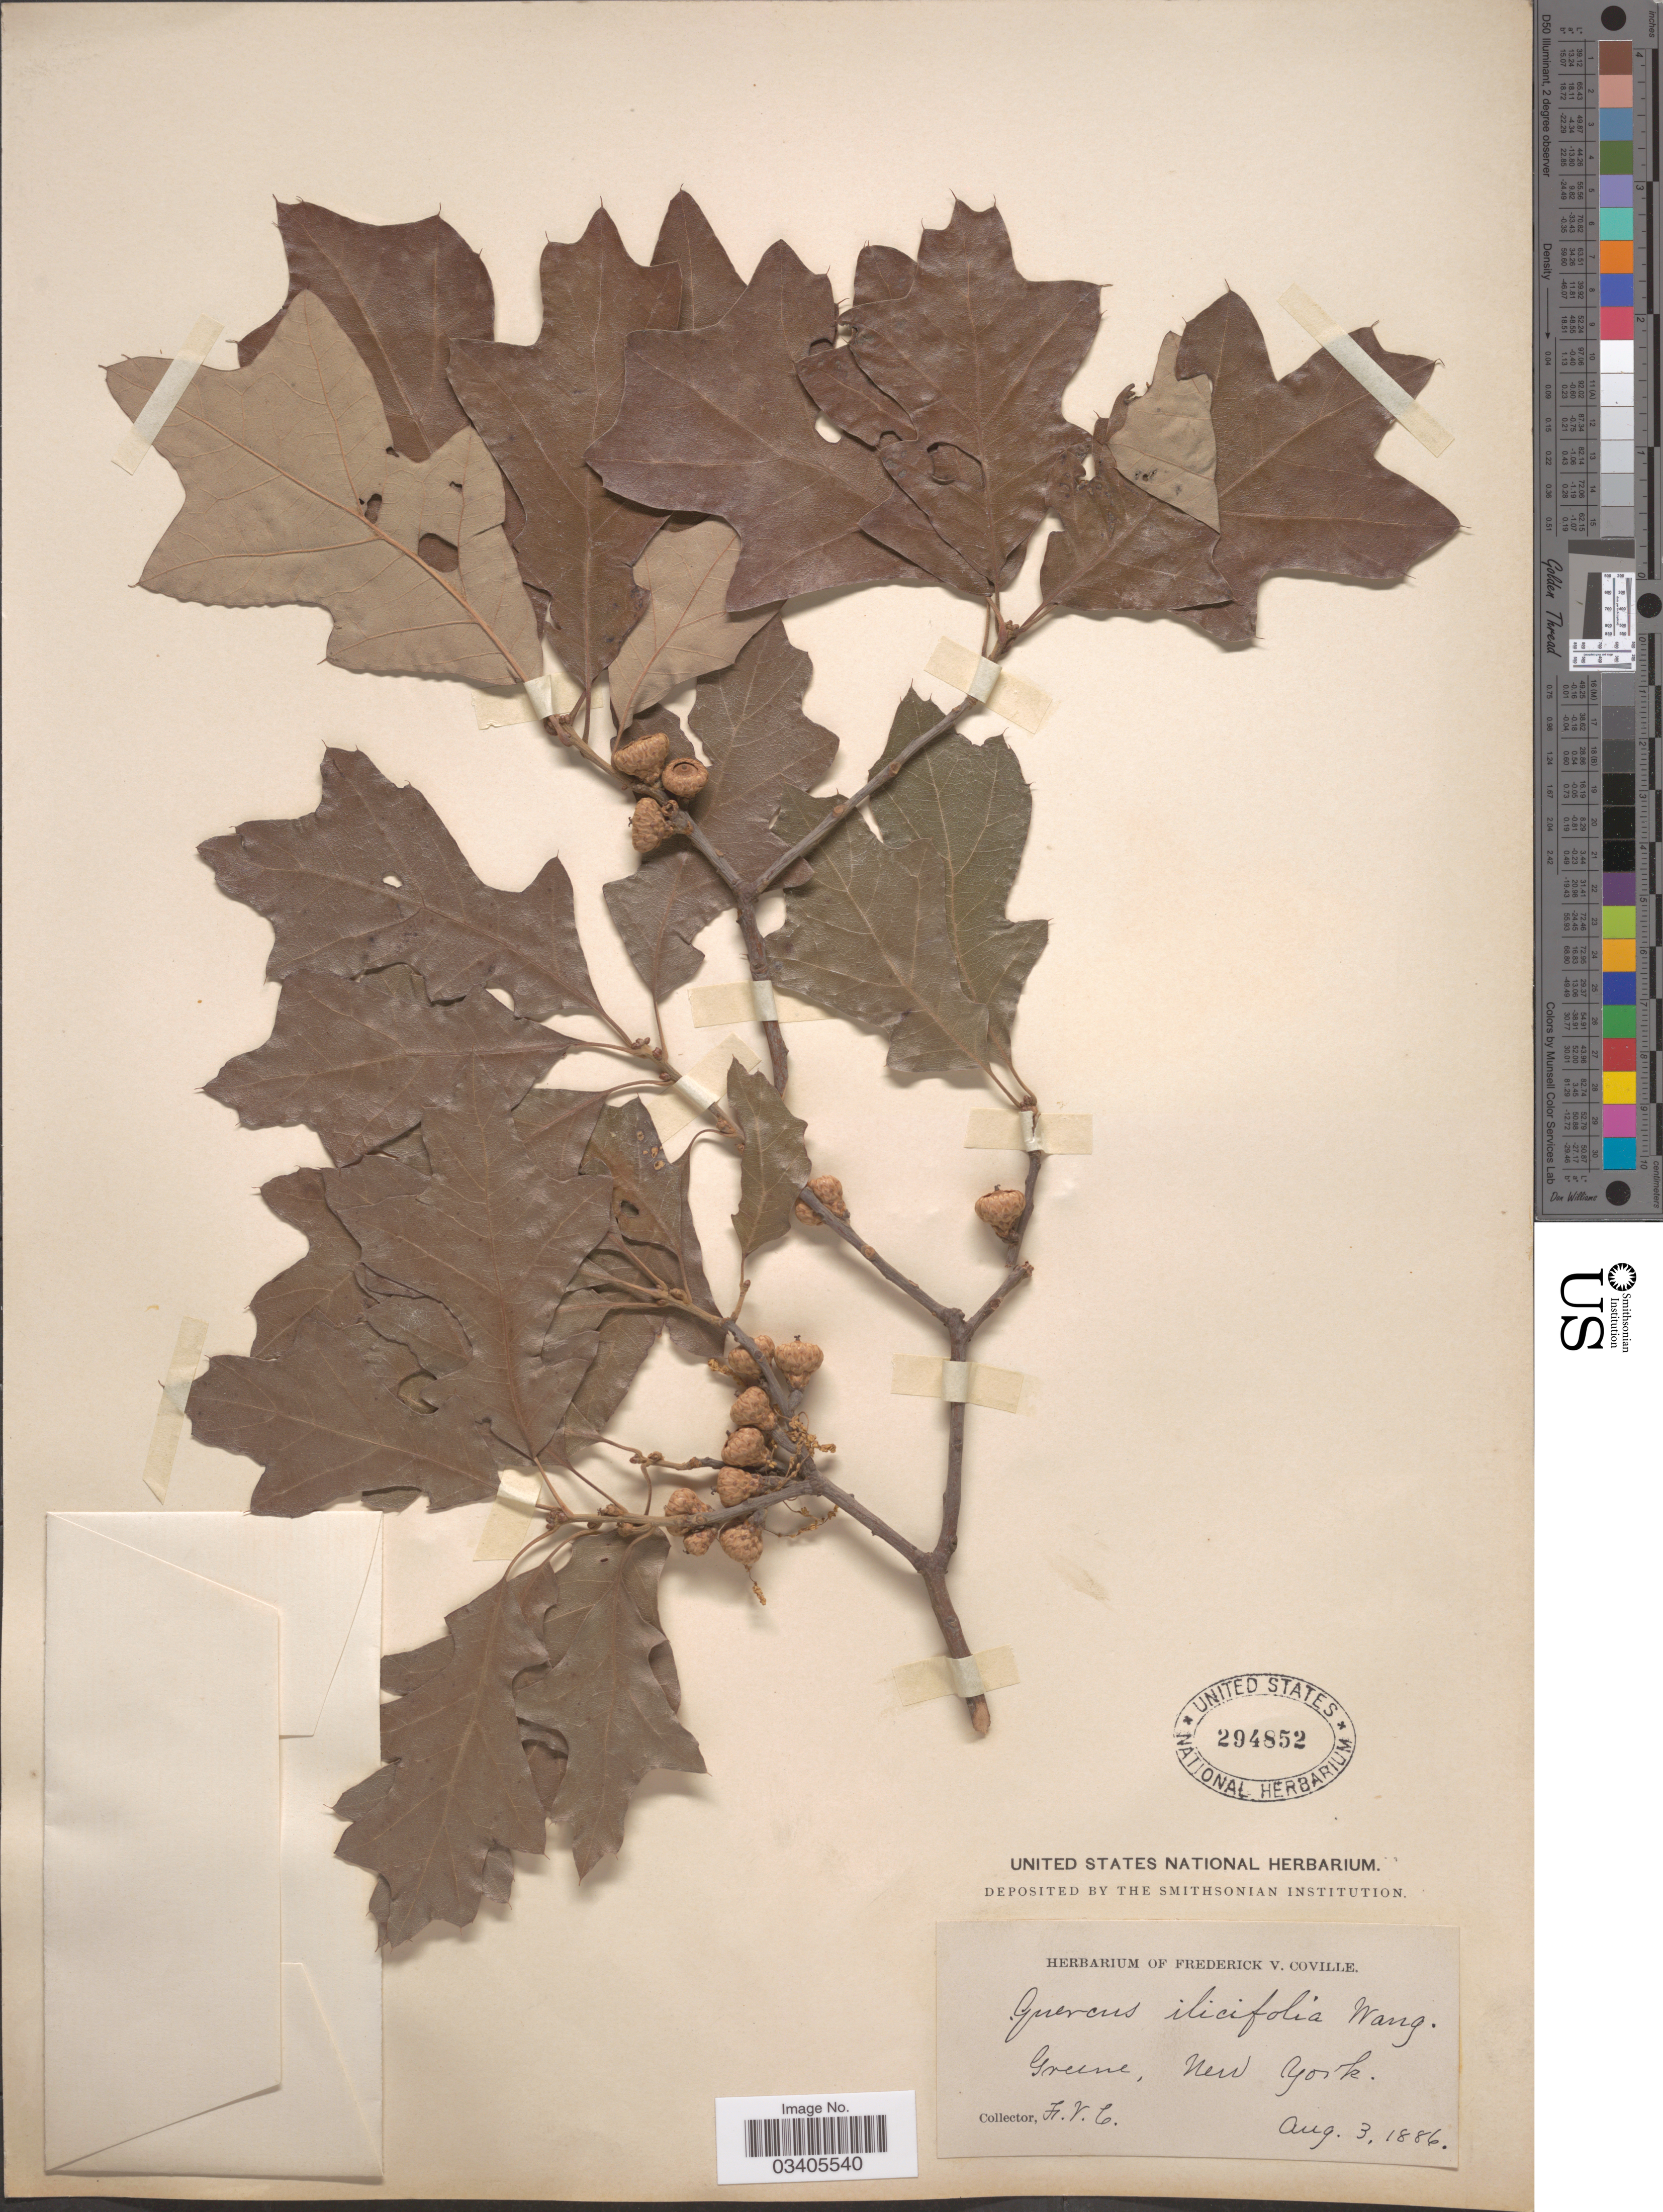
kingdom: Plantae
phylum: Tracheophyta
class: Magnoliopsida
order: Fagales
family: Fagaceae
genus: Quercus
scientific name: Quercus ilicifolia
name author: Wangenh.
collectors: F. V. Coville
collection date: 1886-08-03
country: United States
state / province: New York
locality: Greene.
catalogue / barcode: US 294852